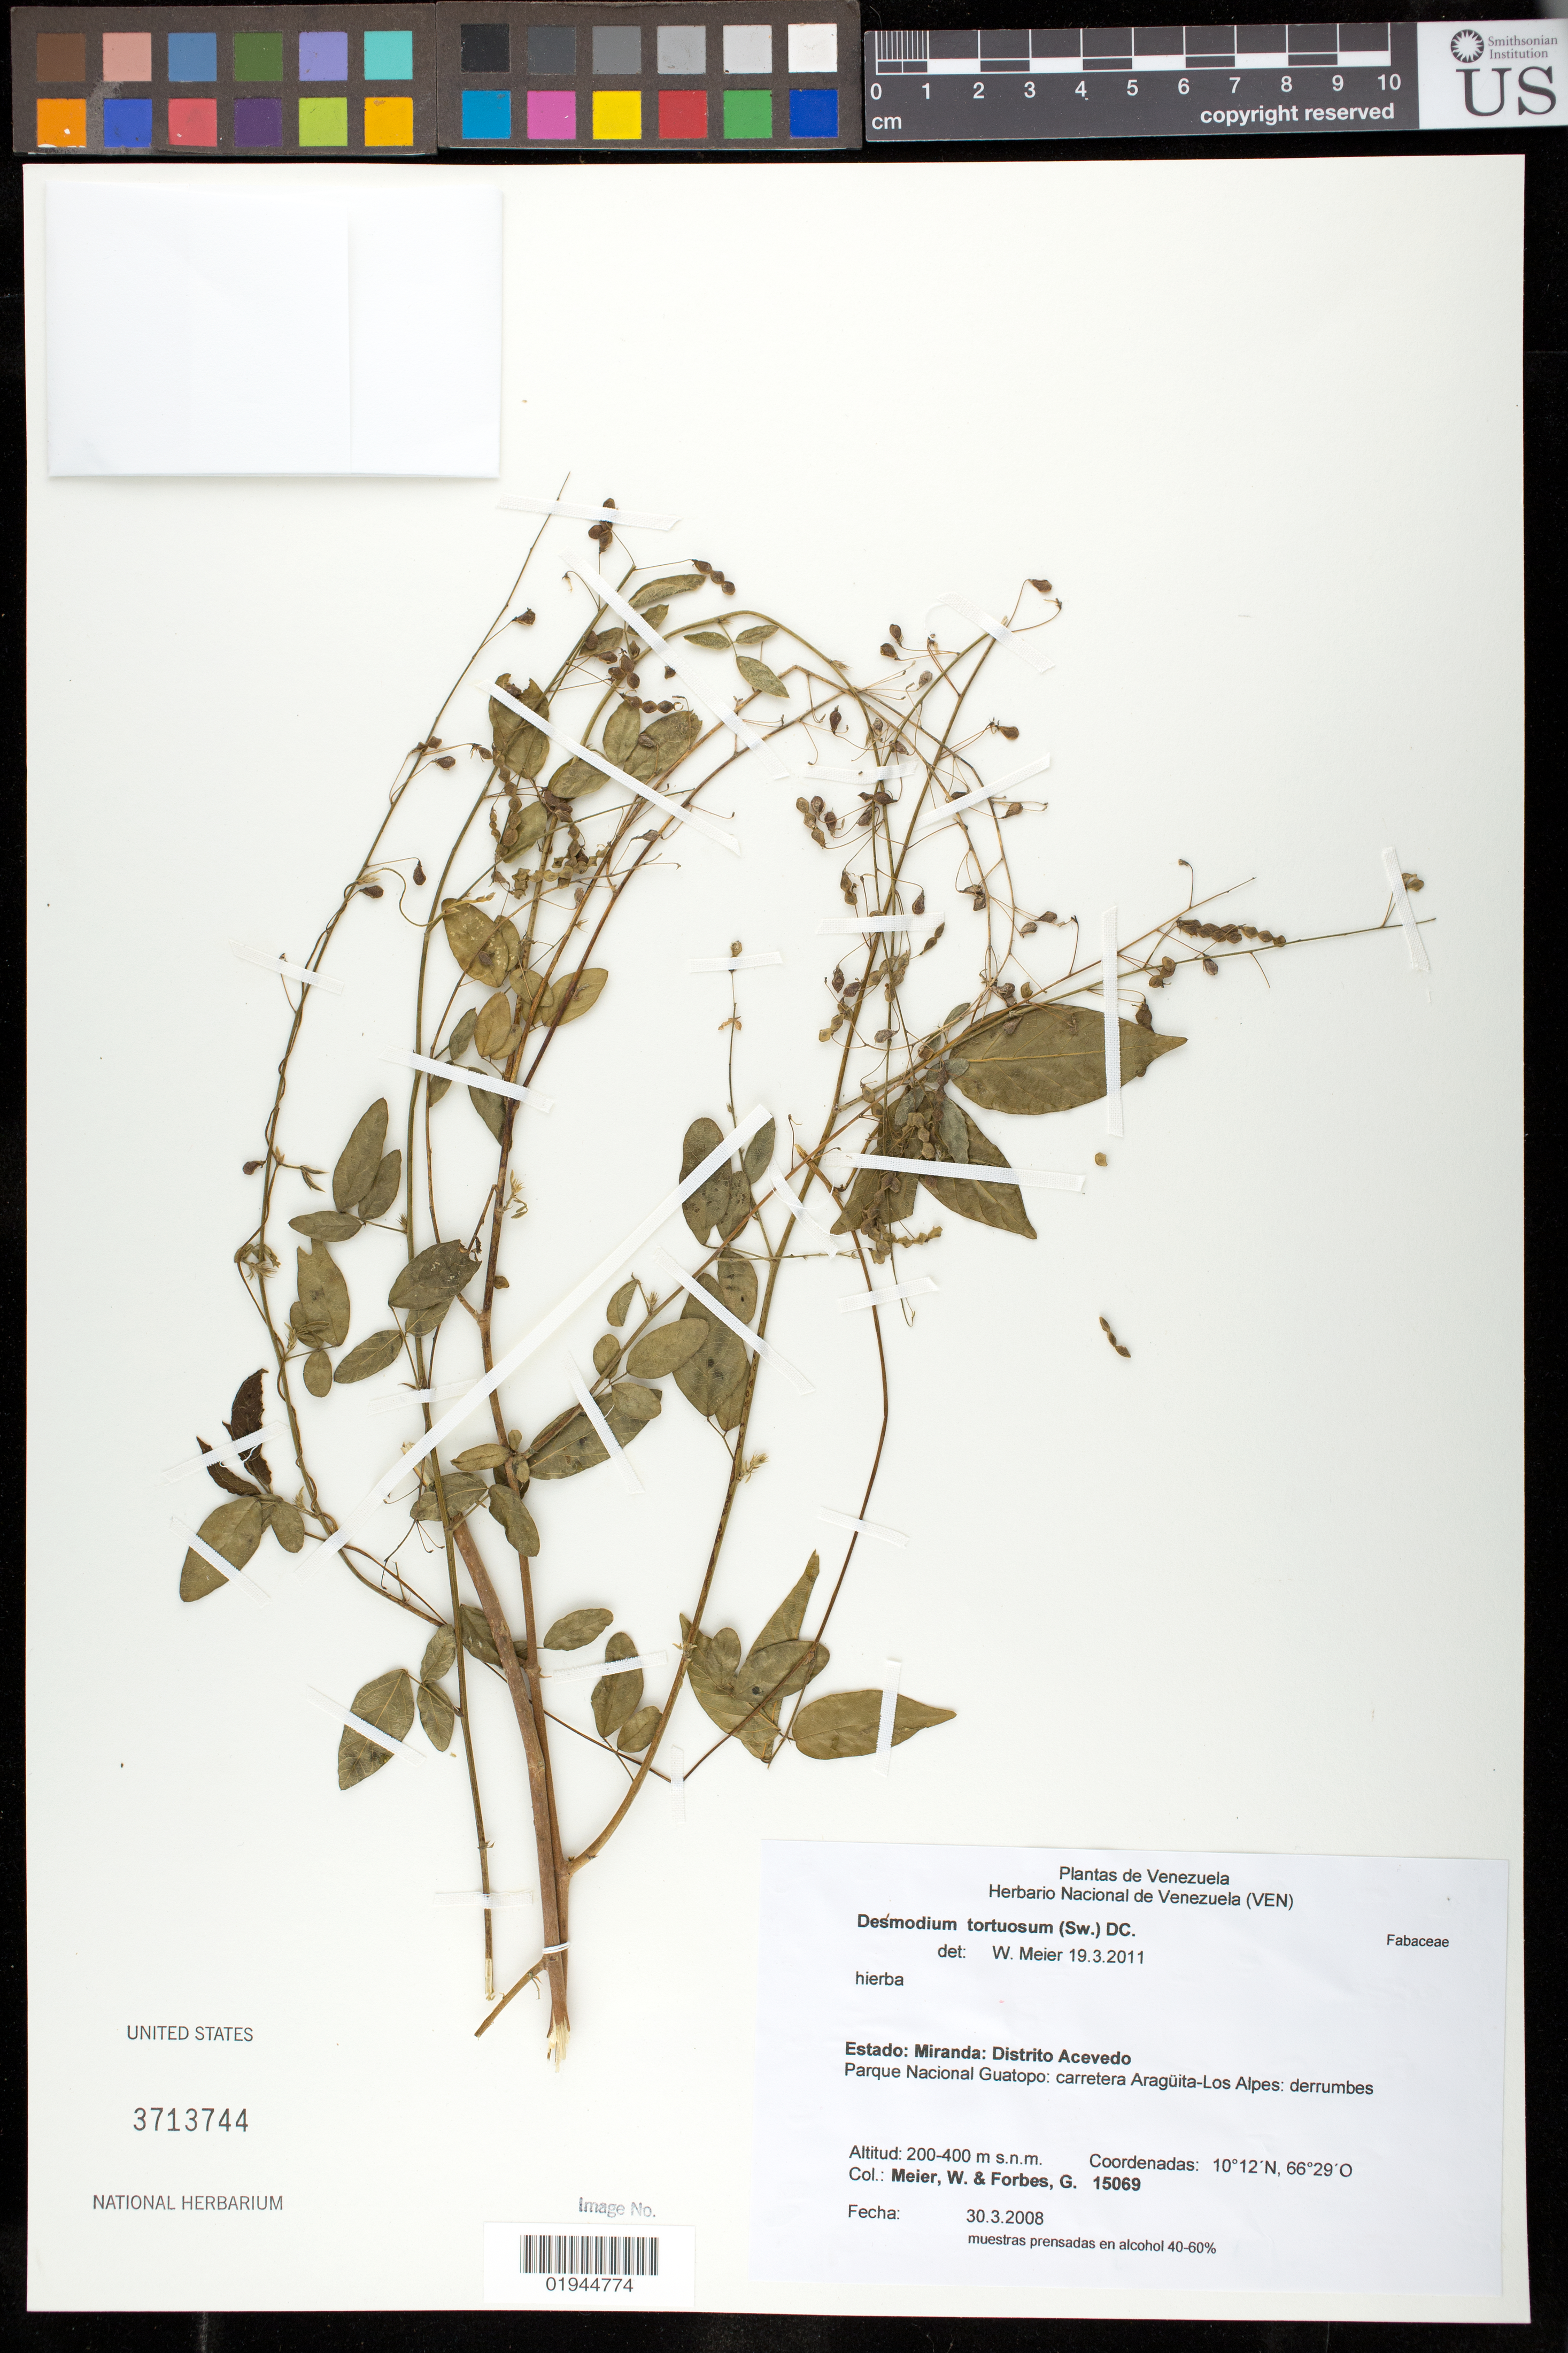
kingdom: Plantae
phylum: Tracheophyta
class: Magnoliopsida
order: Fabales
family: Fabaceae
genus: Desmodium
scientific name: Desmodium tortuosum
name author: (Sw.) DC.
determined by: Meier, Winfried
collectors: W. Meier & G. Forbes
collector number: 15069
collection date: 2008-03-30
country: Venezuela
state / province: Miranda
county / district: Acevedo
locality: Parque Nacional Guatopo: carretera Araguita-Los Alpes.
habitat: derrumbes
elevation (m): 200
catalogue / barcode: US 3713744